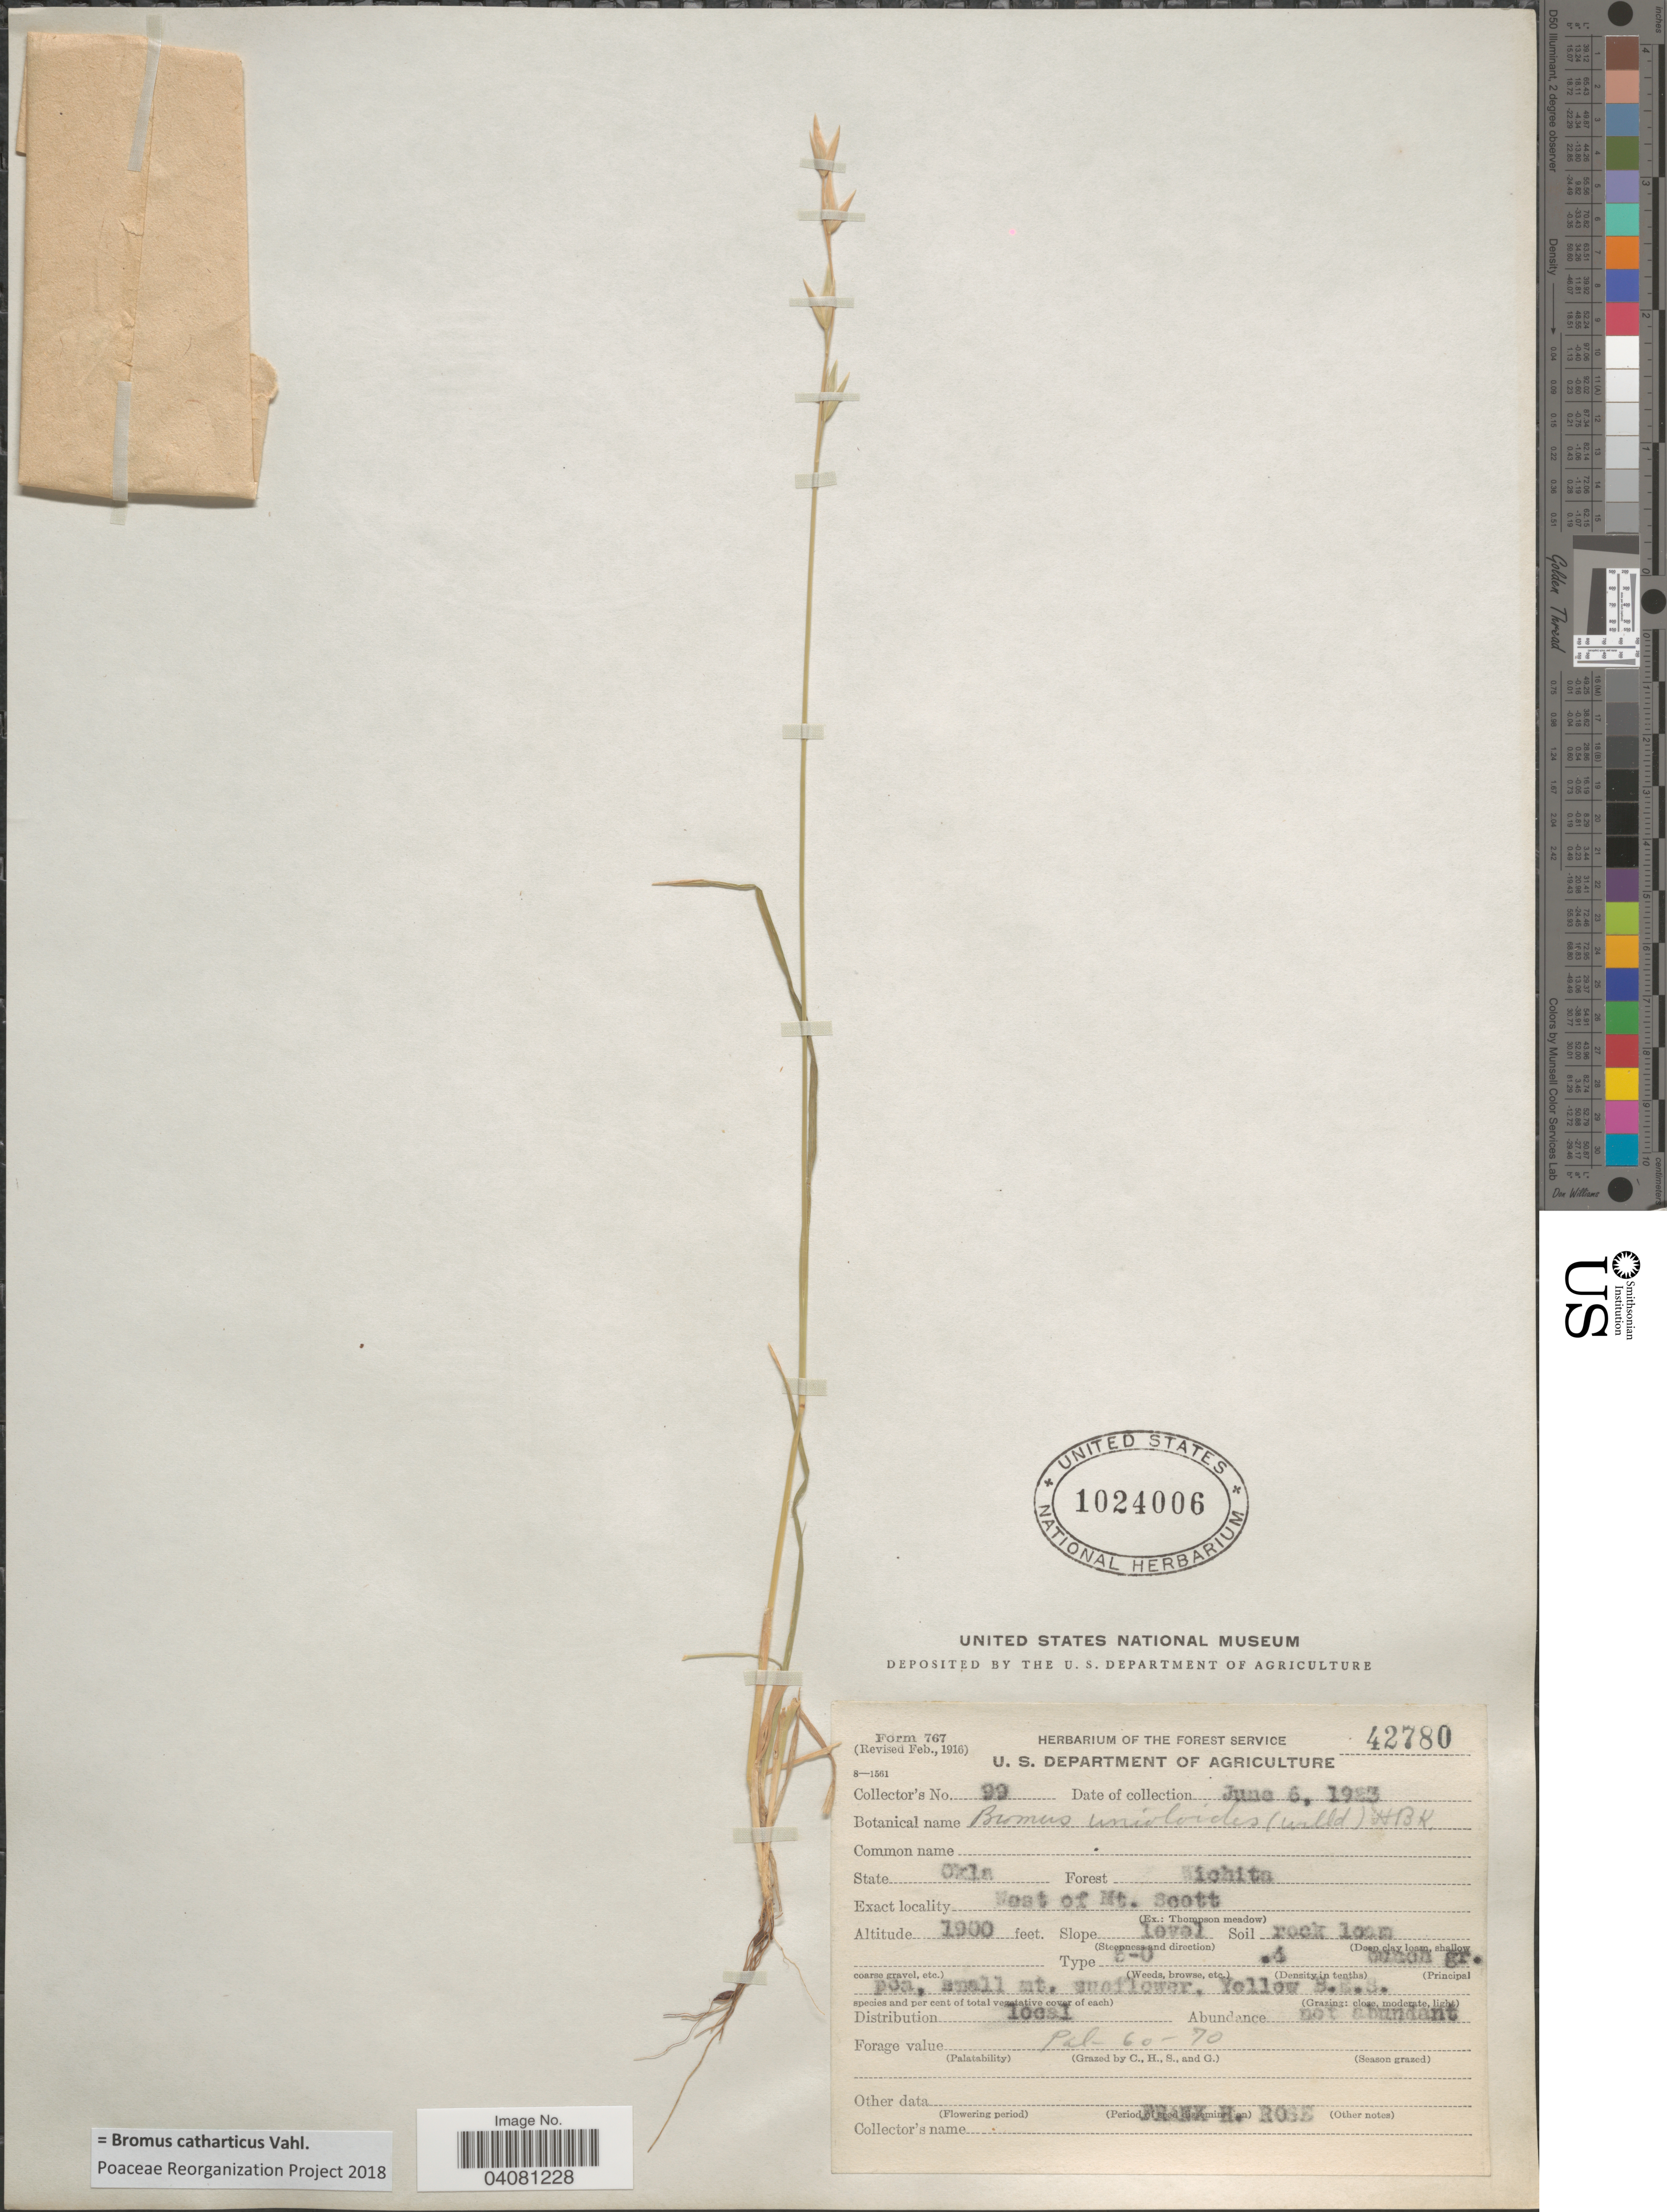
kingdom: Plantae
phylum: Tracheophyta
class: Liliopsida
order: Poales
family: Poaceae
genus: Bromus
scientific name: Bromus catharticus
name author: Vahl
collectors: F. H. Rose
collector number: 99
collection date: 1923-06-06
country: United States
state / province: Oklahoma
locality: Forest Wichita. West of Mt. Scott.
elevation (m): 579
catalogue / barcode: US 1024006